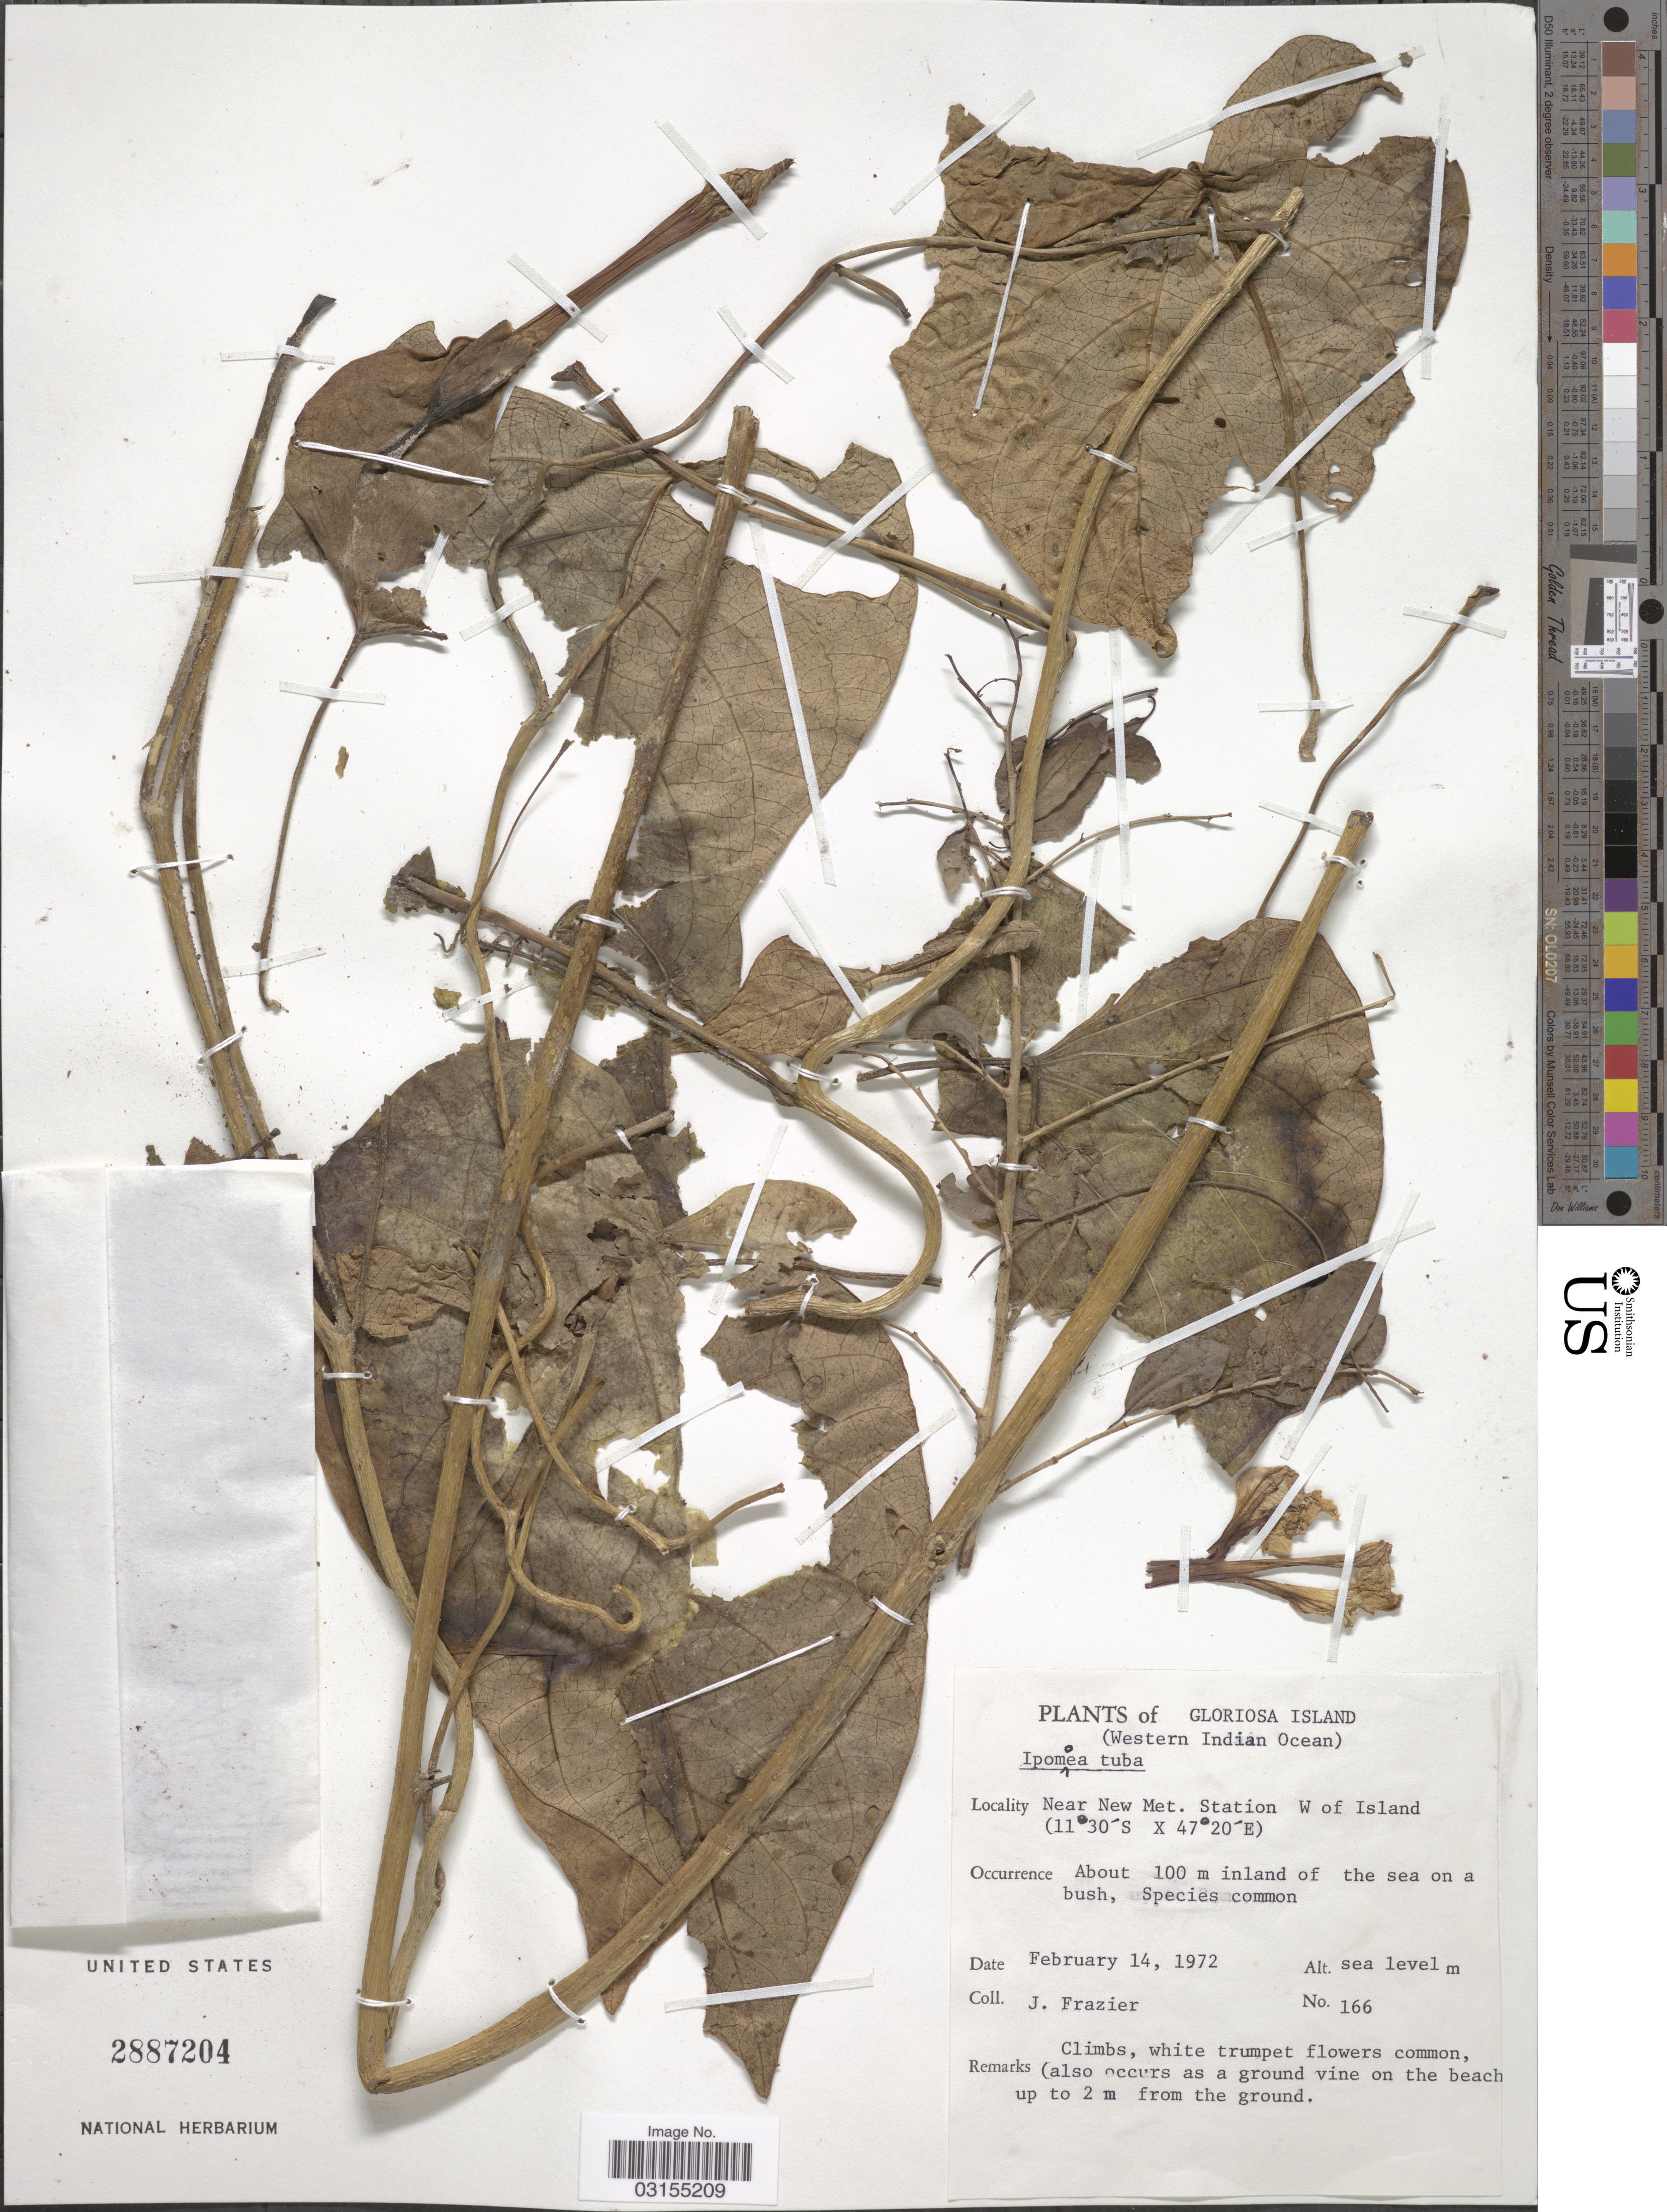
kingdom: Plantae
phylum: Tracheophyta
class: Magnoliopsida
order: Solanales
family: Convolvulaceae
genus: Ipomoea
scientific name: Ipomoea tuba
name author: (Schltdl.) G. Don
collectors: J. Frazier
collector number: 166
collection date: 1972-02-14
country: French Southern Territories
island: Île Glorieuse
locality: Île Glorieuse (Western Indian Ocean). Near New Met. Station W of Island.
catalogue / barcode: US 2887204